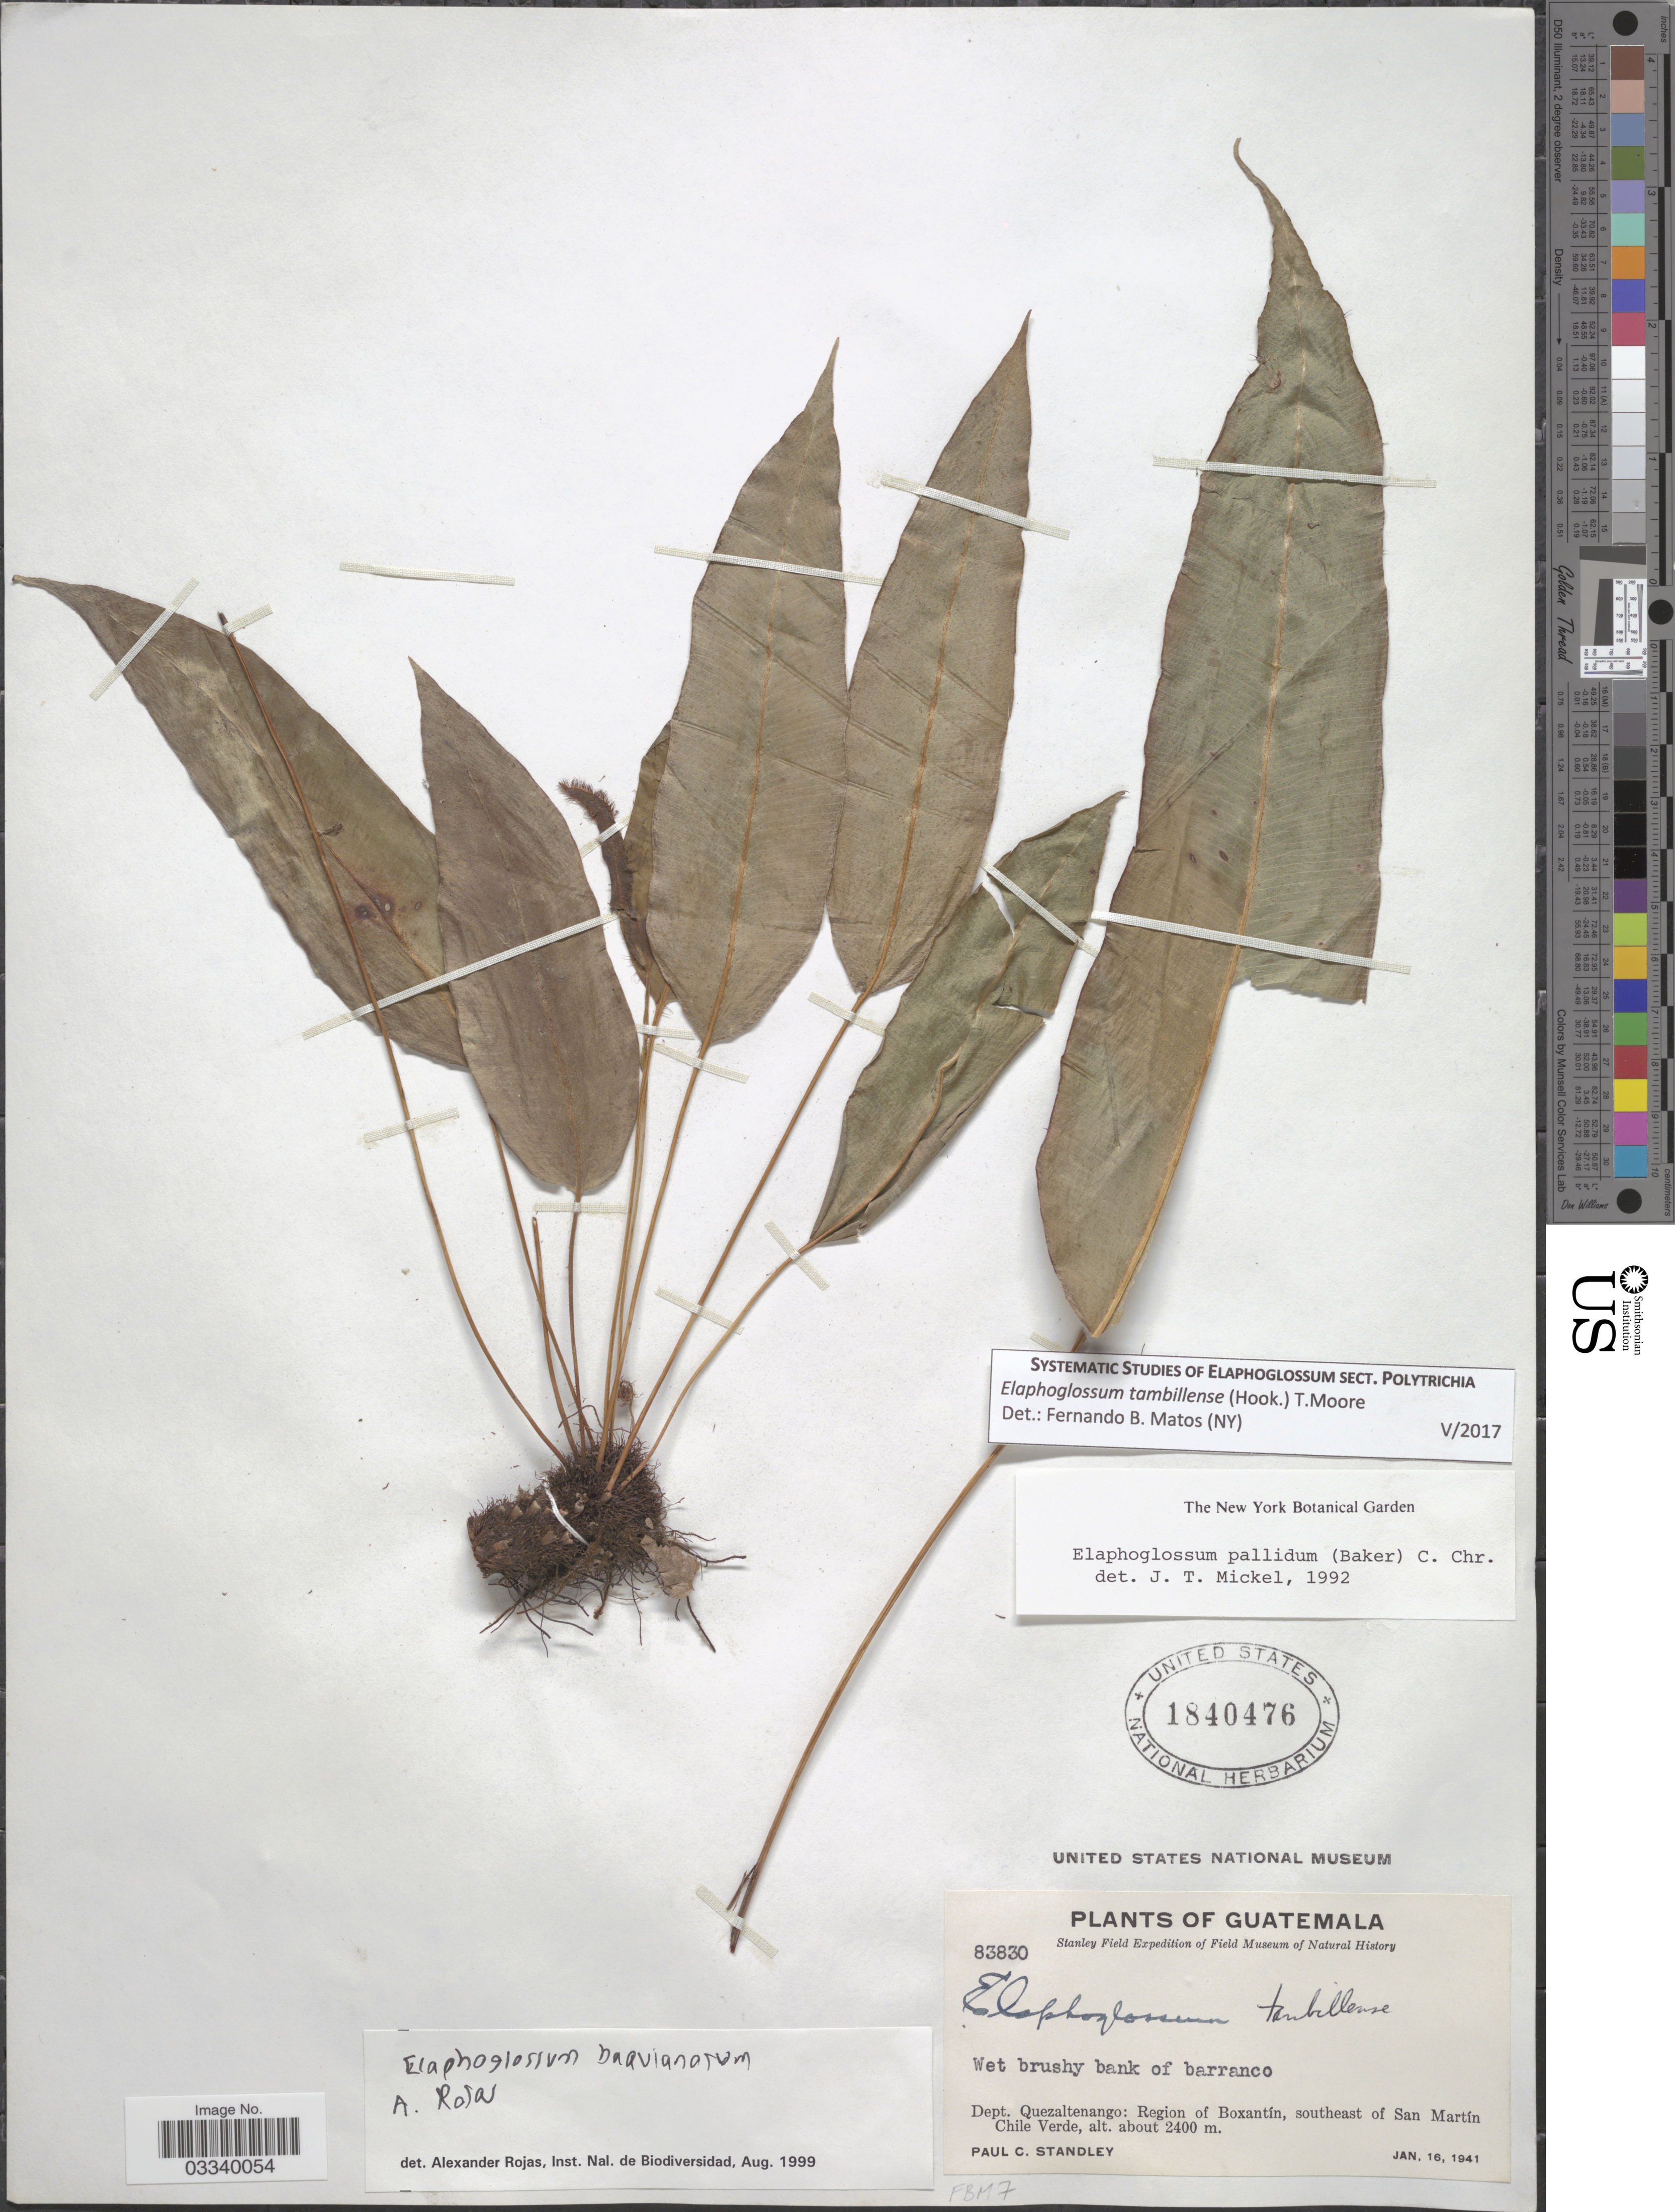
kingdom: Plantae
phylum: Tracheophyta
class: Polypodiopsida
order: Polypodiales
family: Dryopteridaceae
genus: Elaphoglossum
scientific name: Elaphoglossum tambillense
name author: (Hook.) T. Moore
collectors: P. C. Standley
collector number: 83830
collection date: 1941-01-16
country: Guatemala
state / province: Quetzaltenango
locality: Dept. Quezaltenango: Region of Boxantín, southeast of San Martín Chile Verde.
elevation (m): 2400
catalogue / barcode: US 1840476